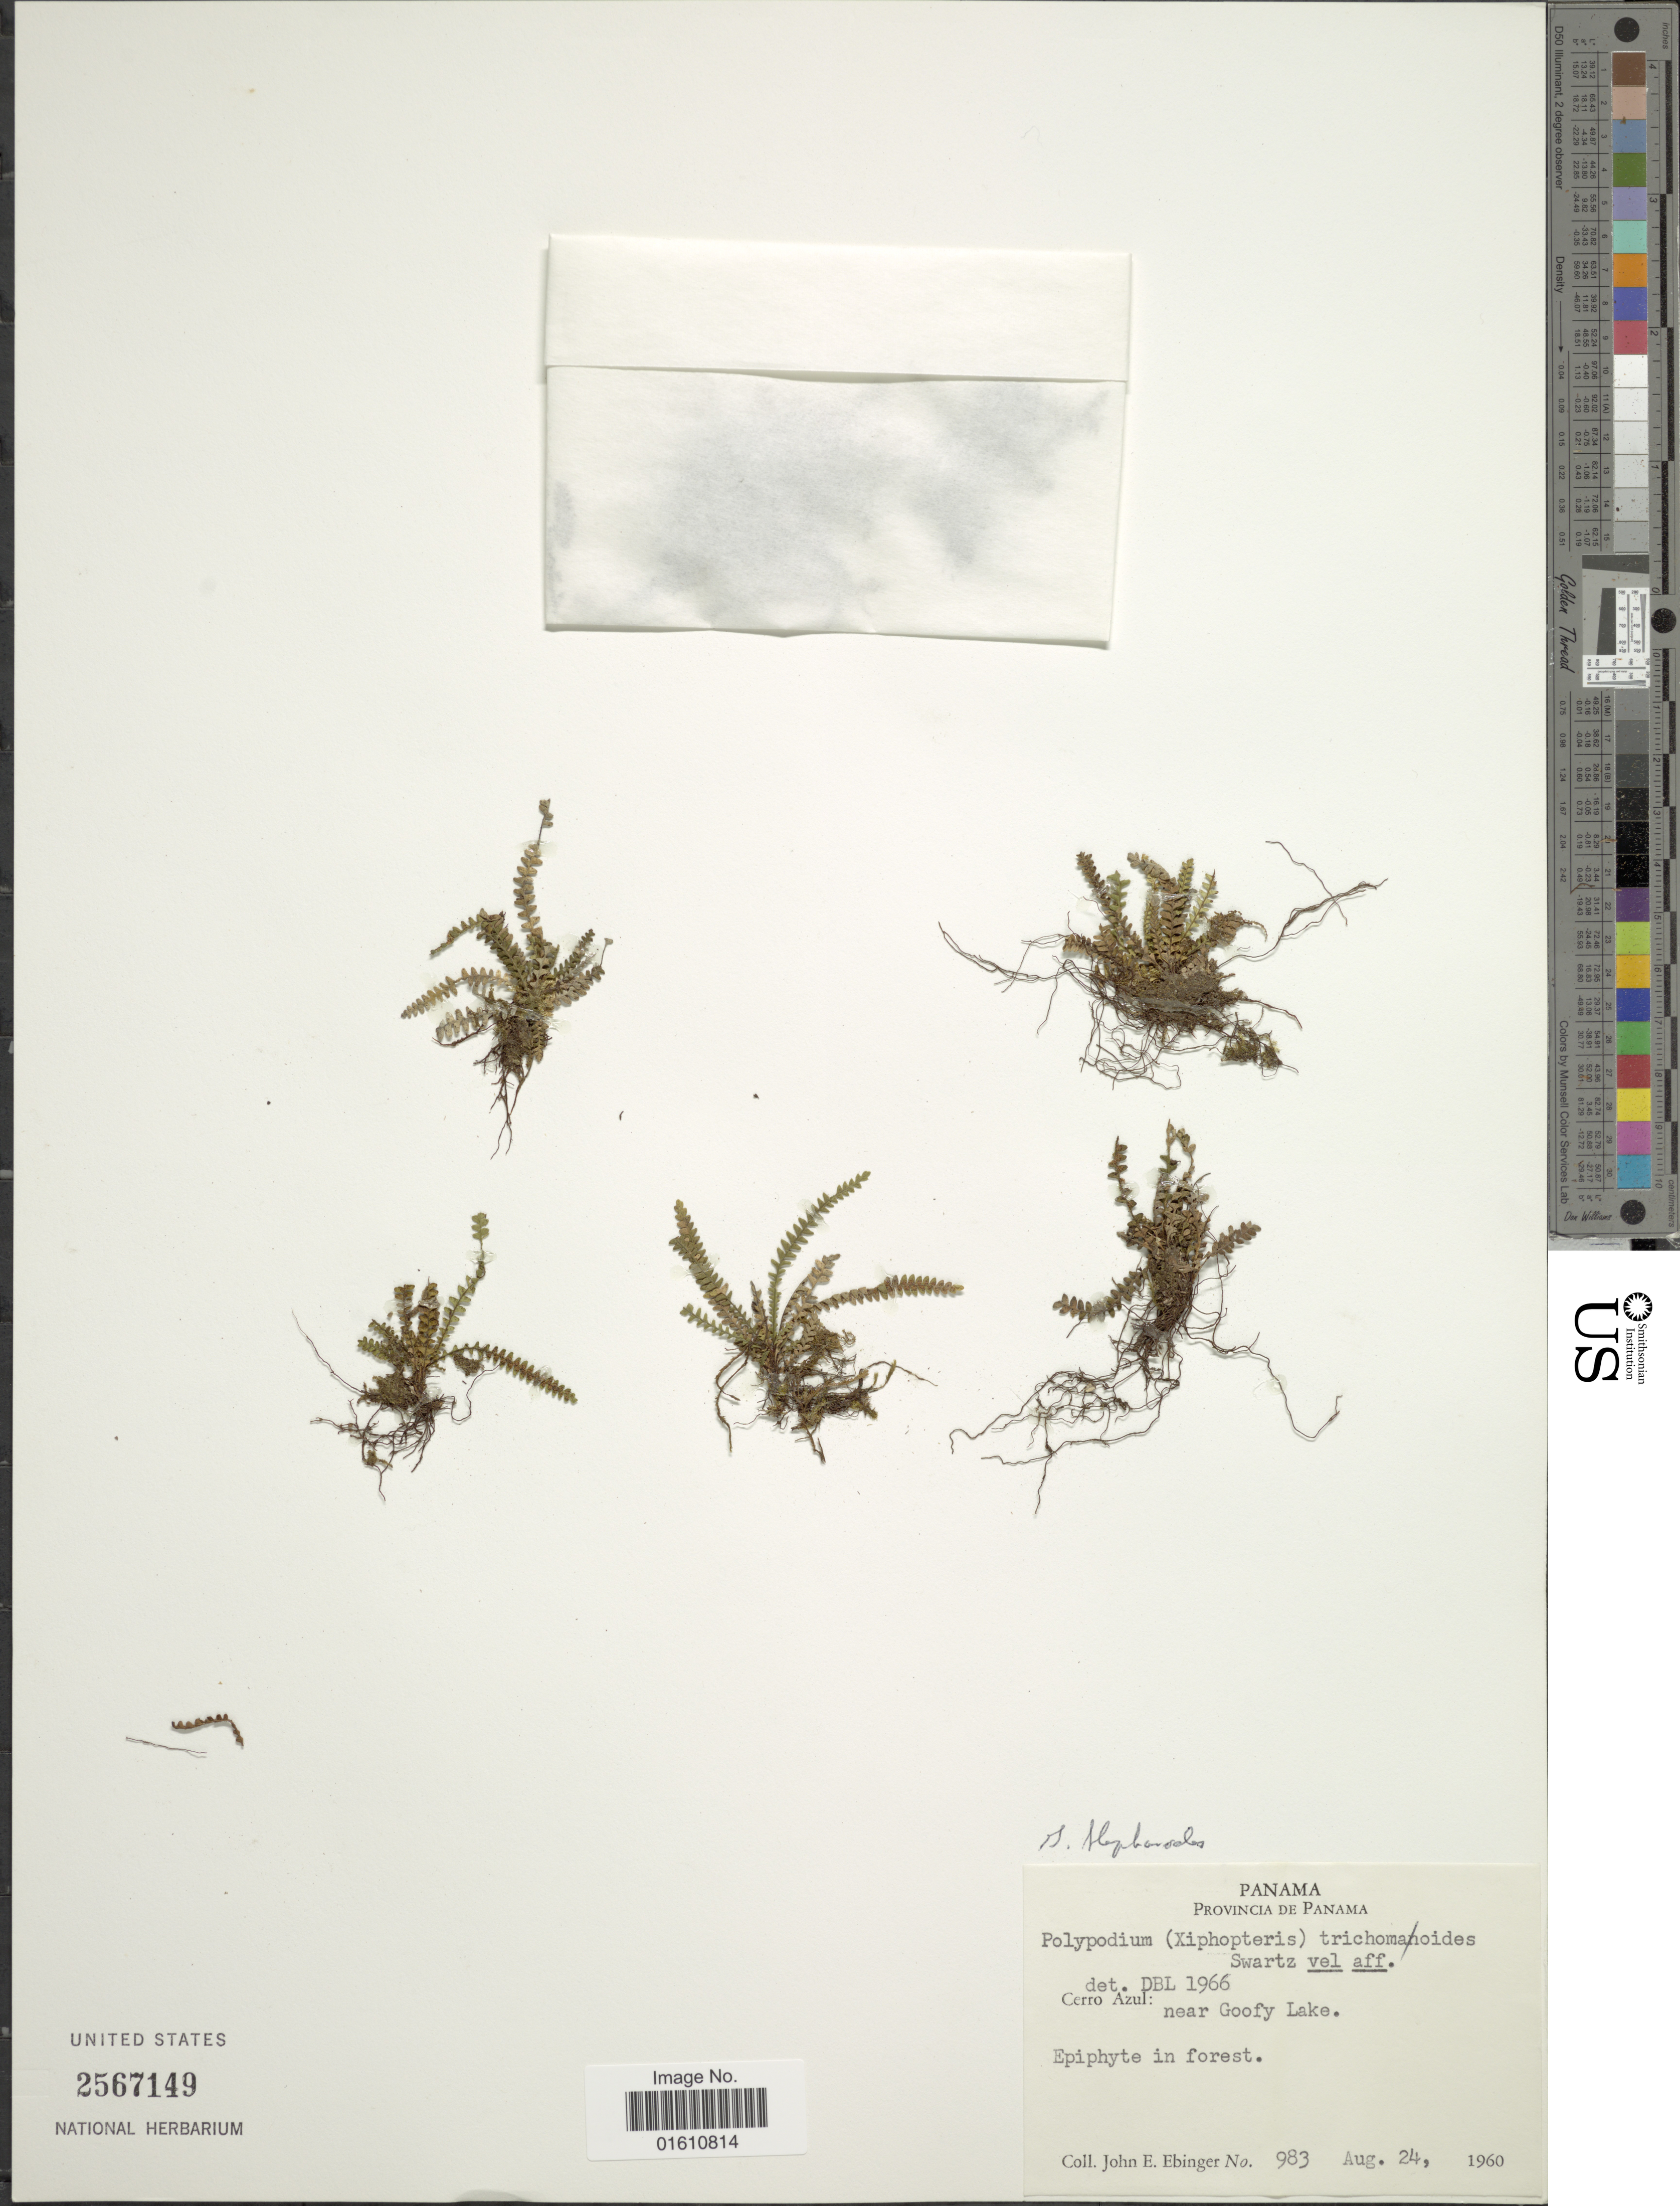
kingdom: Plantae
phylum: Tracheophyta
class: Polypodiopsida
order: Polypodiales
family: Polypodiaceae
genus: Moranopteris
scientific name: Moranopteris taenifolia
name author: (Jenman) R. Y. Hirai & J. Prado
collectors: J. Ebinger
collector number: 983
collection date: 1960-08-24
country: Panama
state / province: Panamá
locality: Provincia de Panama, Cerro Azul: near Goofy Lake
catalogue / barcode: US 2567149